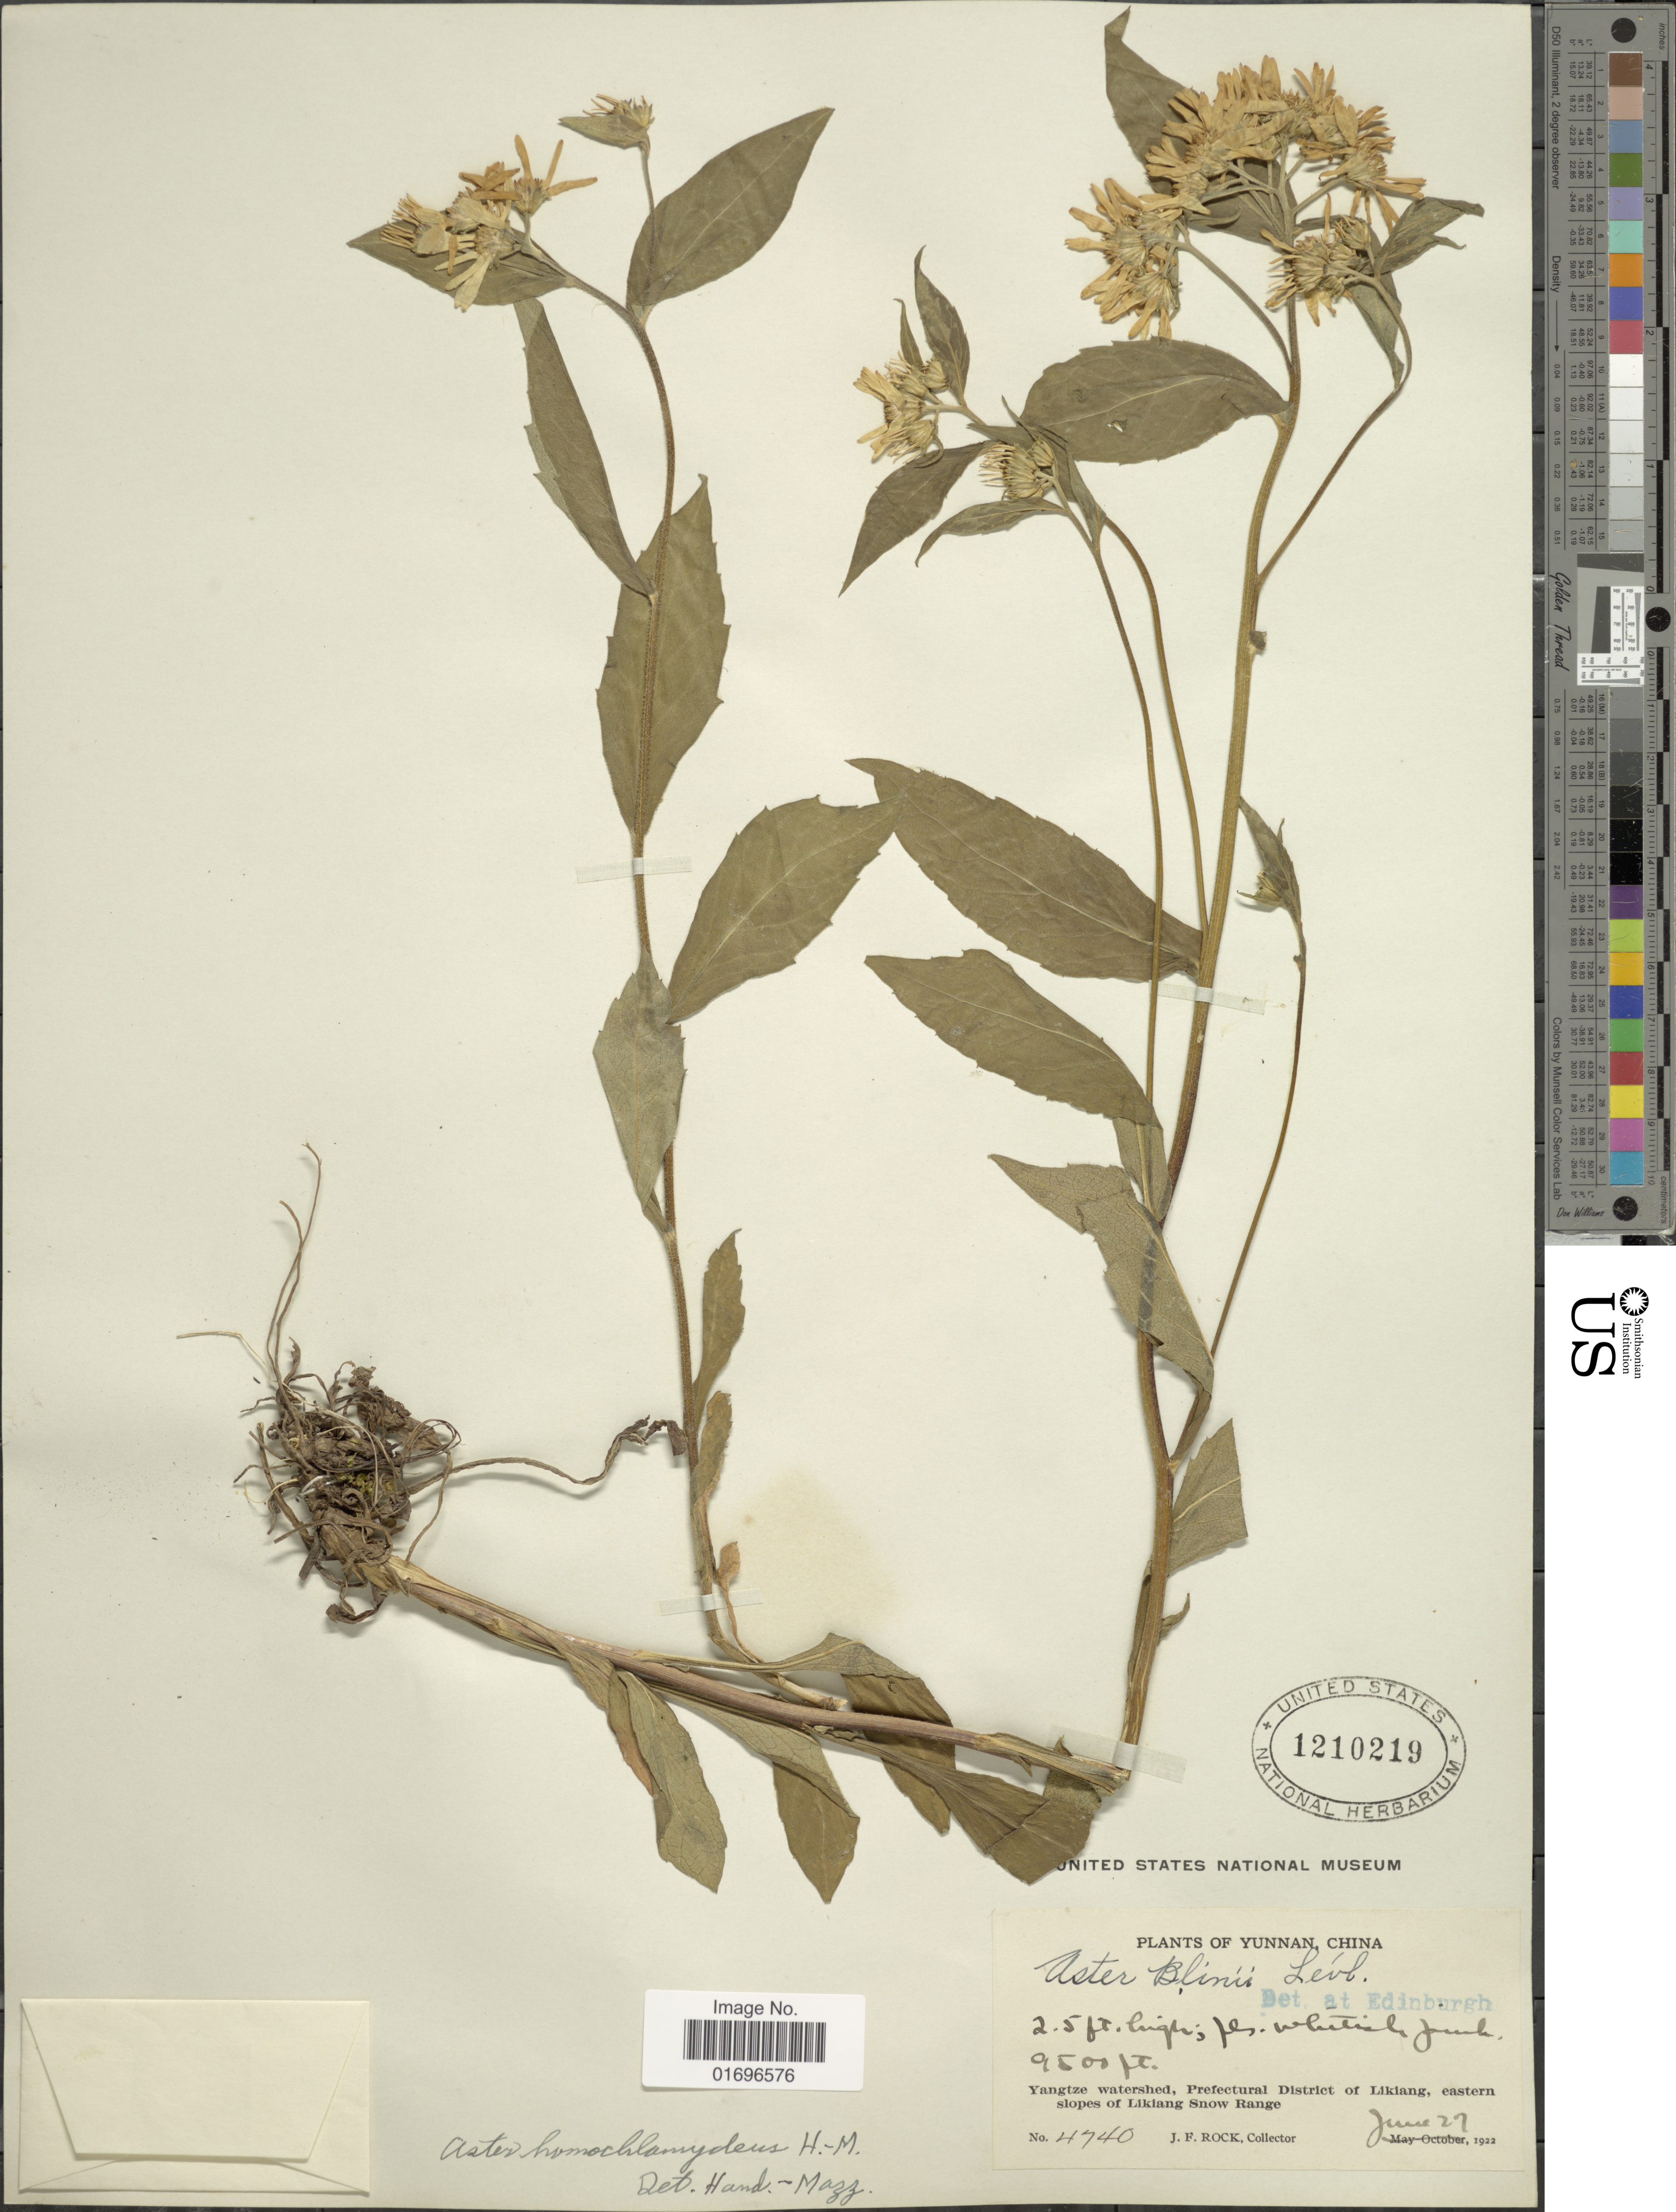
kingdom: Plantae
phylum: Tracheophyta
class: Magnoliopsida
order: Asterales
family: Asteraceae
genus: Aster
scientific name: Aster homochlamydeus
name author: Hand.-Mazz.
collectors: J. Rock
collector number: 4740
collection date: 1922-06-27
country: China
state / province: Yunnan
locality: Yangtze watershed, Prefectural District of Likiang, eastern slopes of Likiang Snow Range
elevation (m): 2896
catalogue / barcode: US 1210219